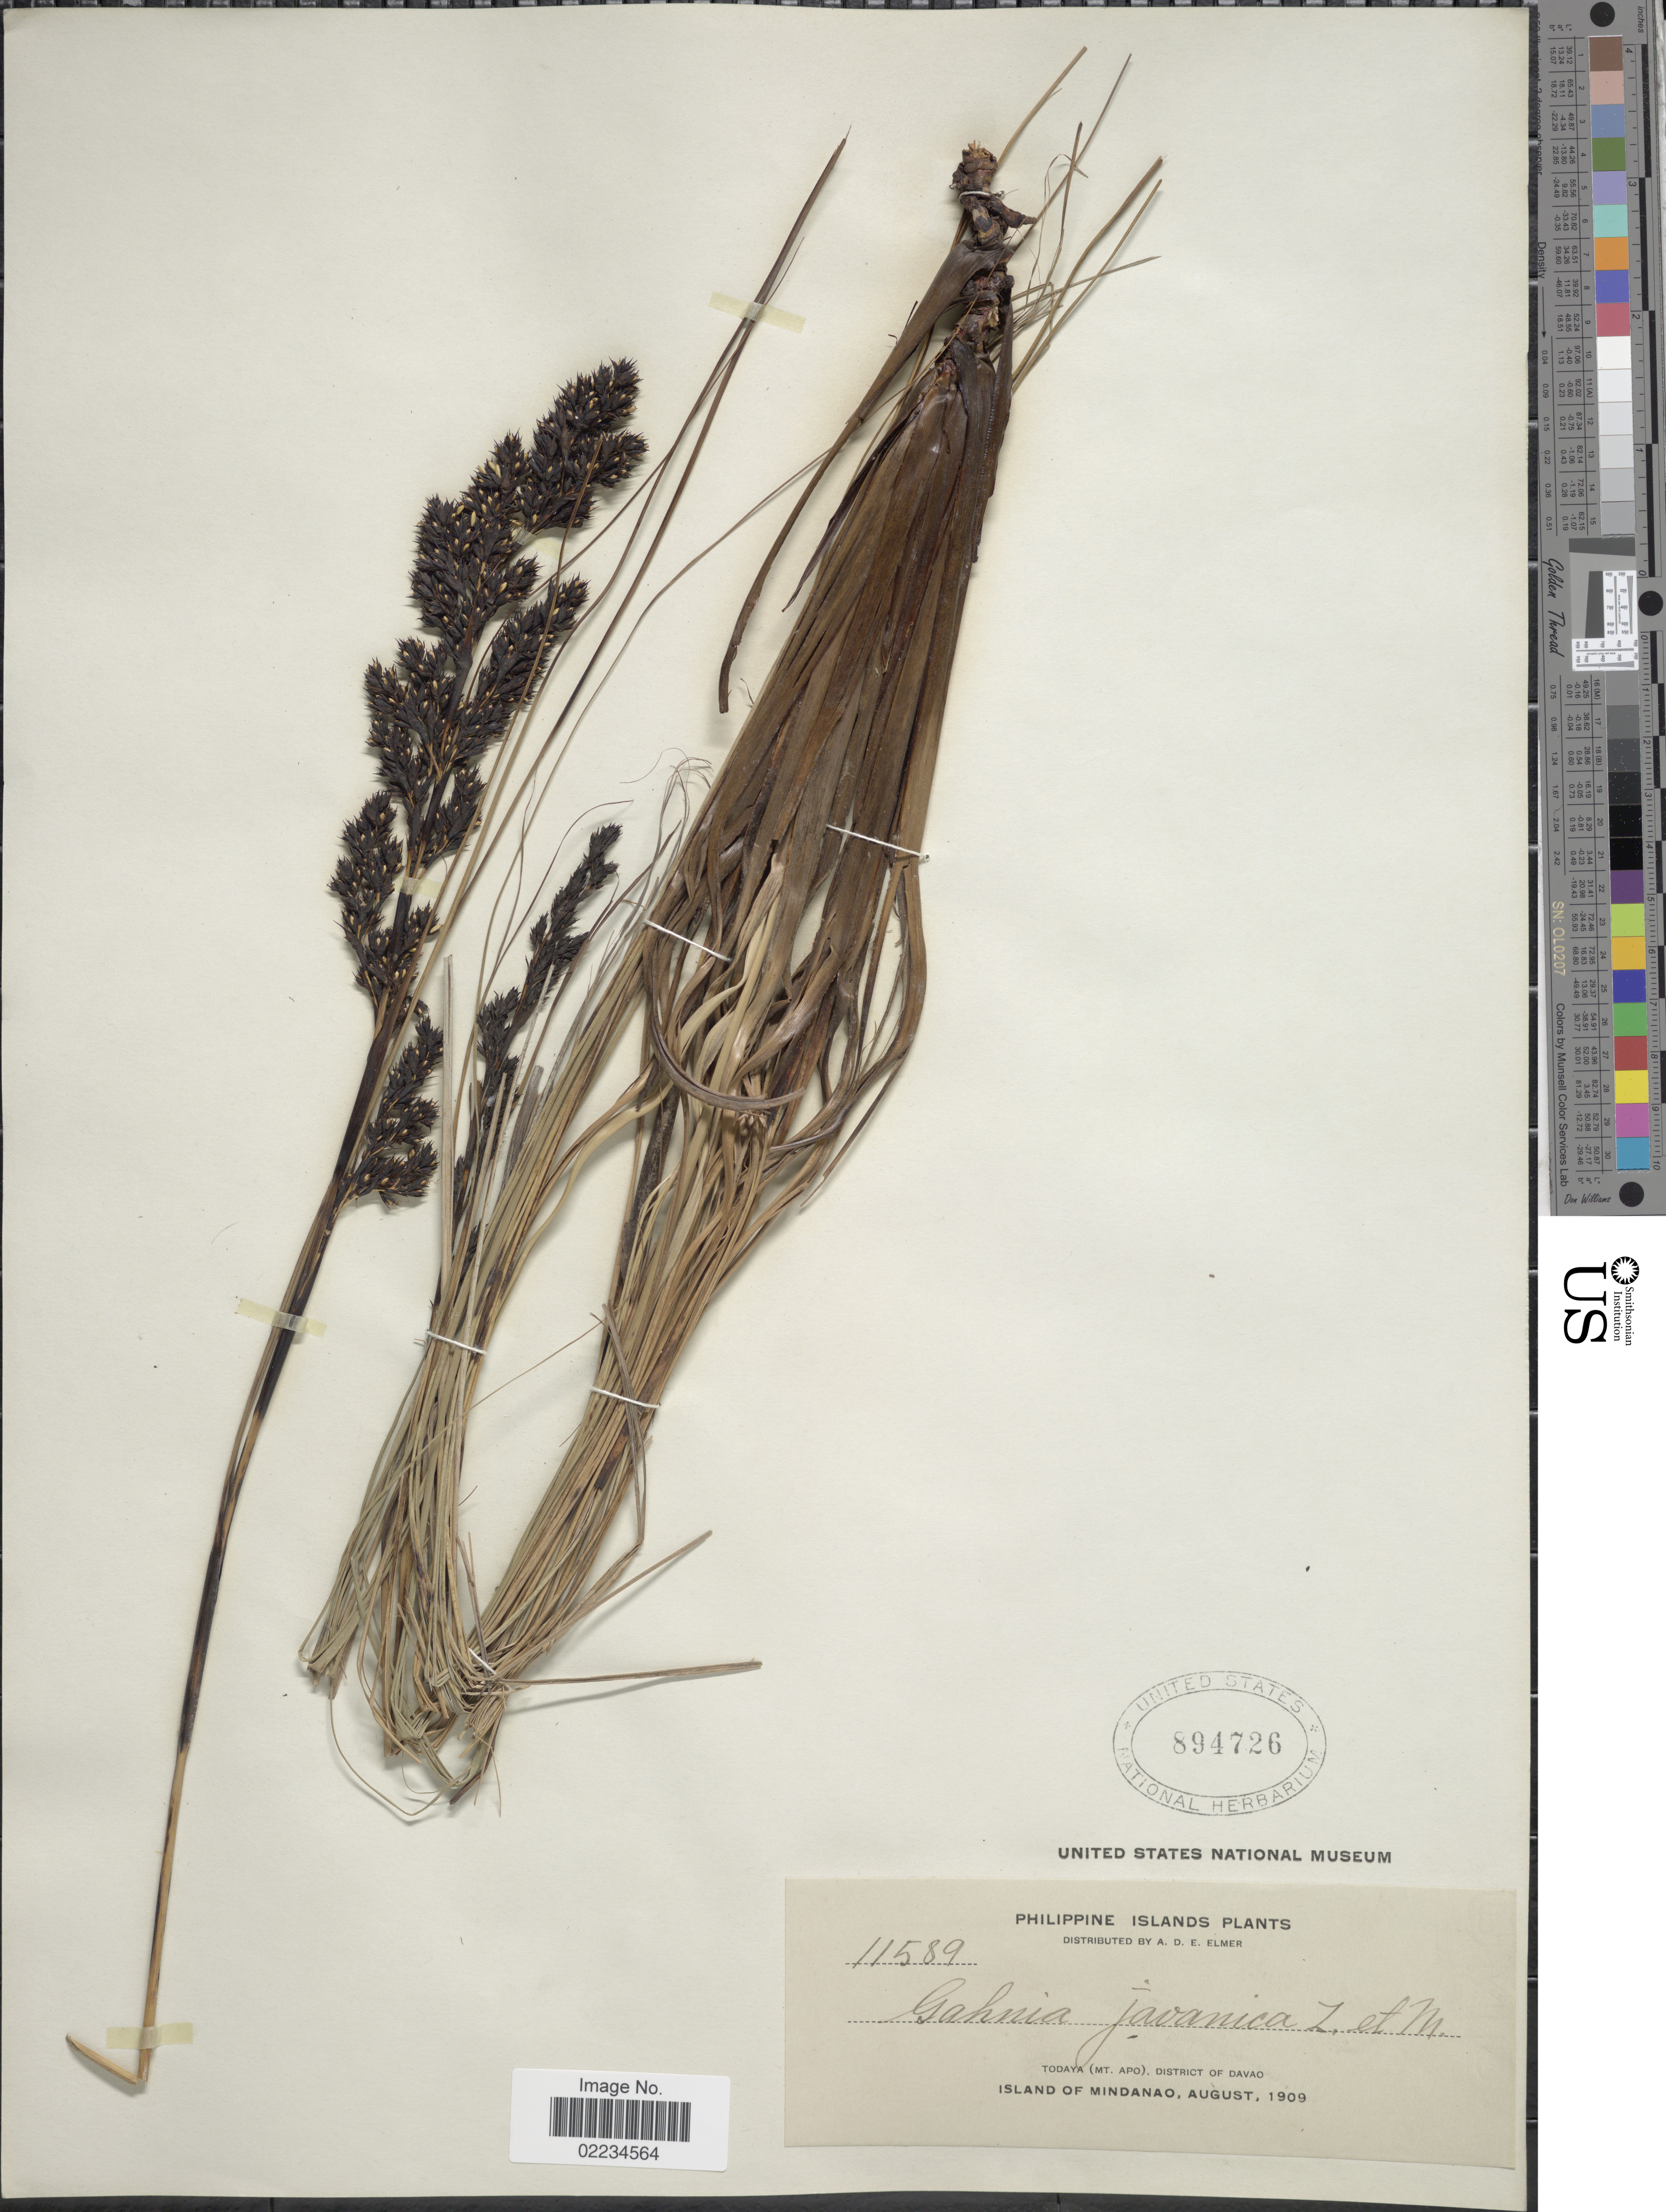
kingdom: Plantae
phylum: Tracheophyta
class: Liliopsida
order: Poales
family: Cyperaceae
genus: Gahnia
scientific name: Gahnia javanica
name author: Moritzi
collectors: A. D. E. Elmer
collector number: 11589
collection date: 1909-08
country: Philippines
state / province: Davao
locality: Philippine Islands, Todaya (Mt Apo), District of Davao, Island of Mindanao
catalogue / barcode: US 894726